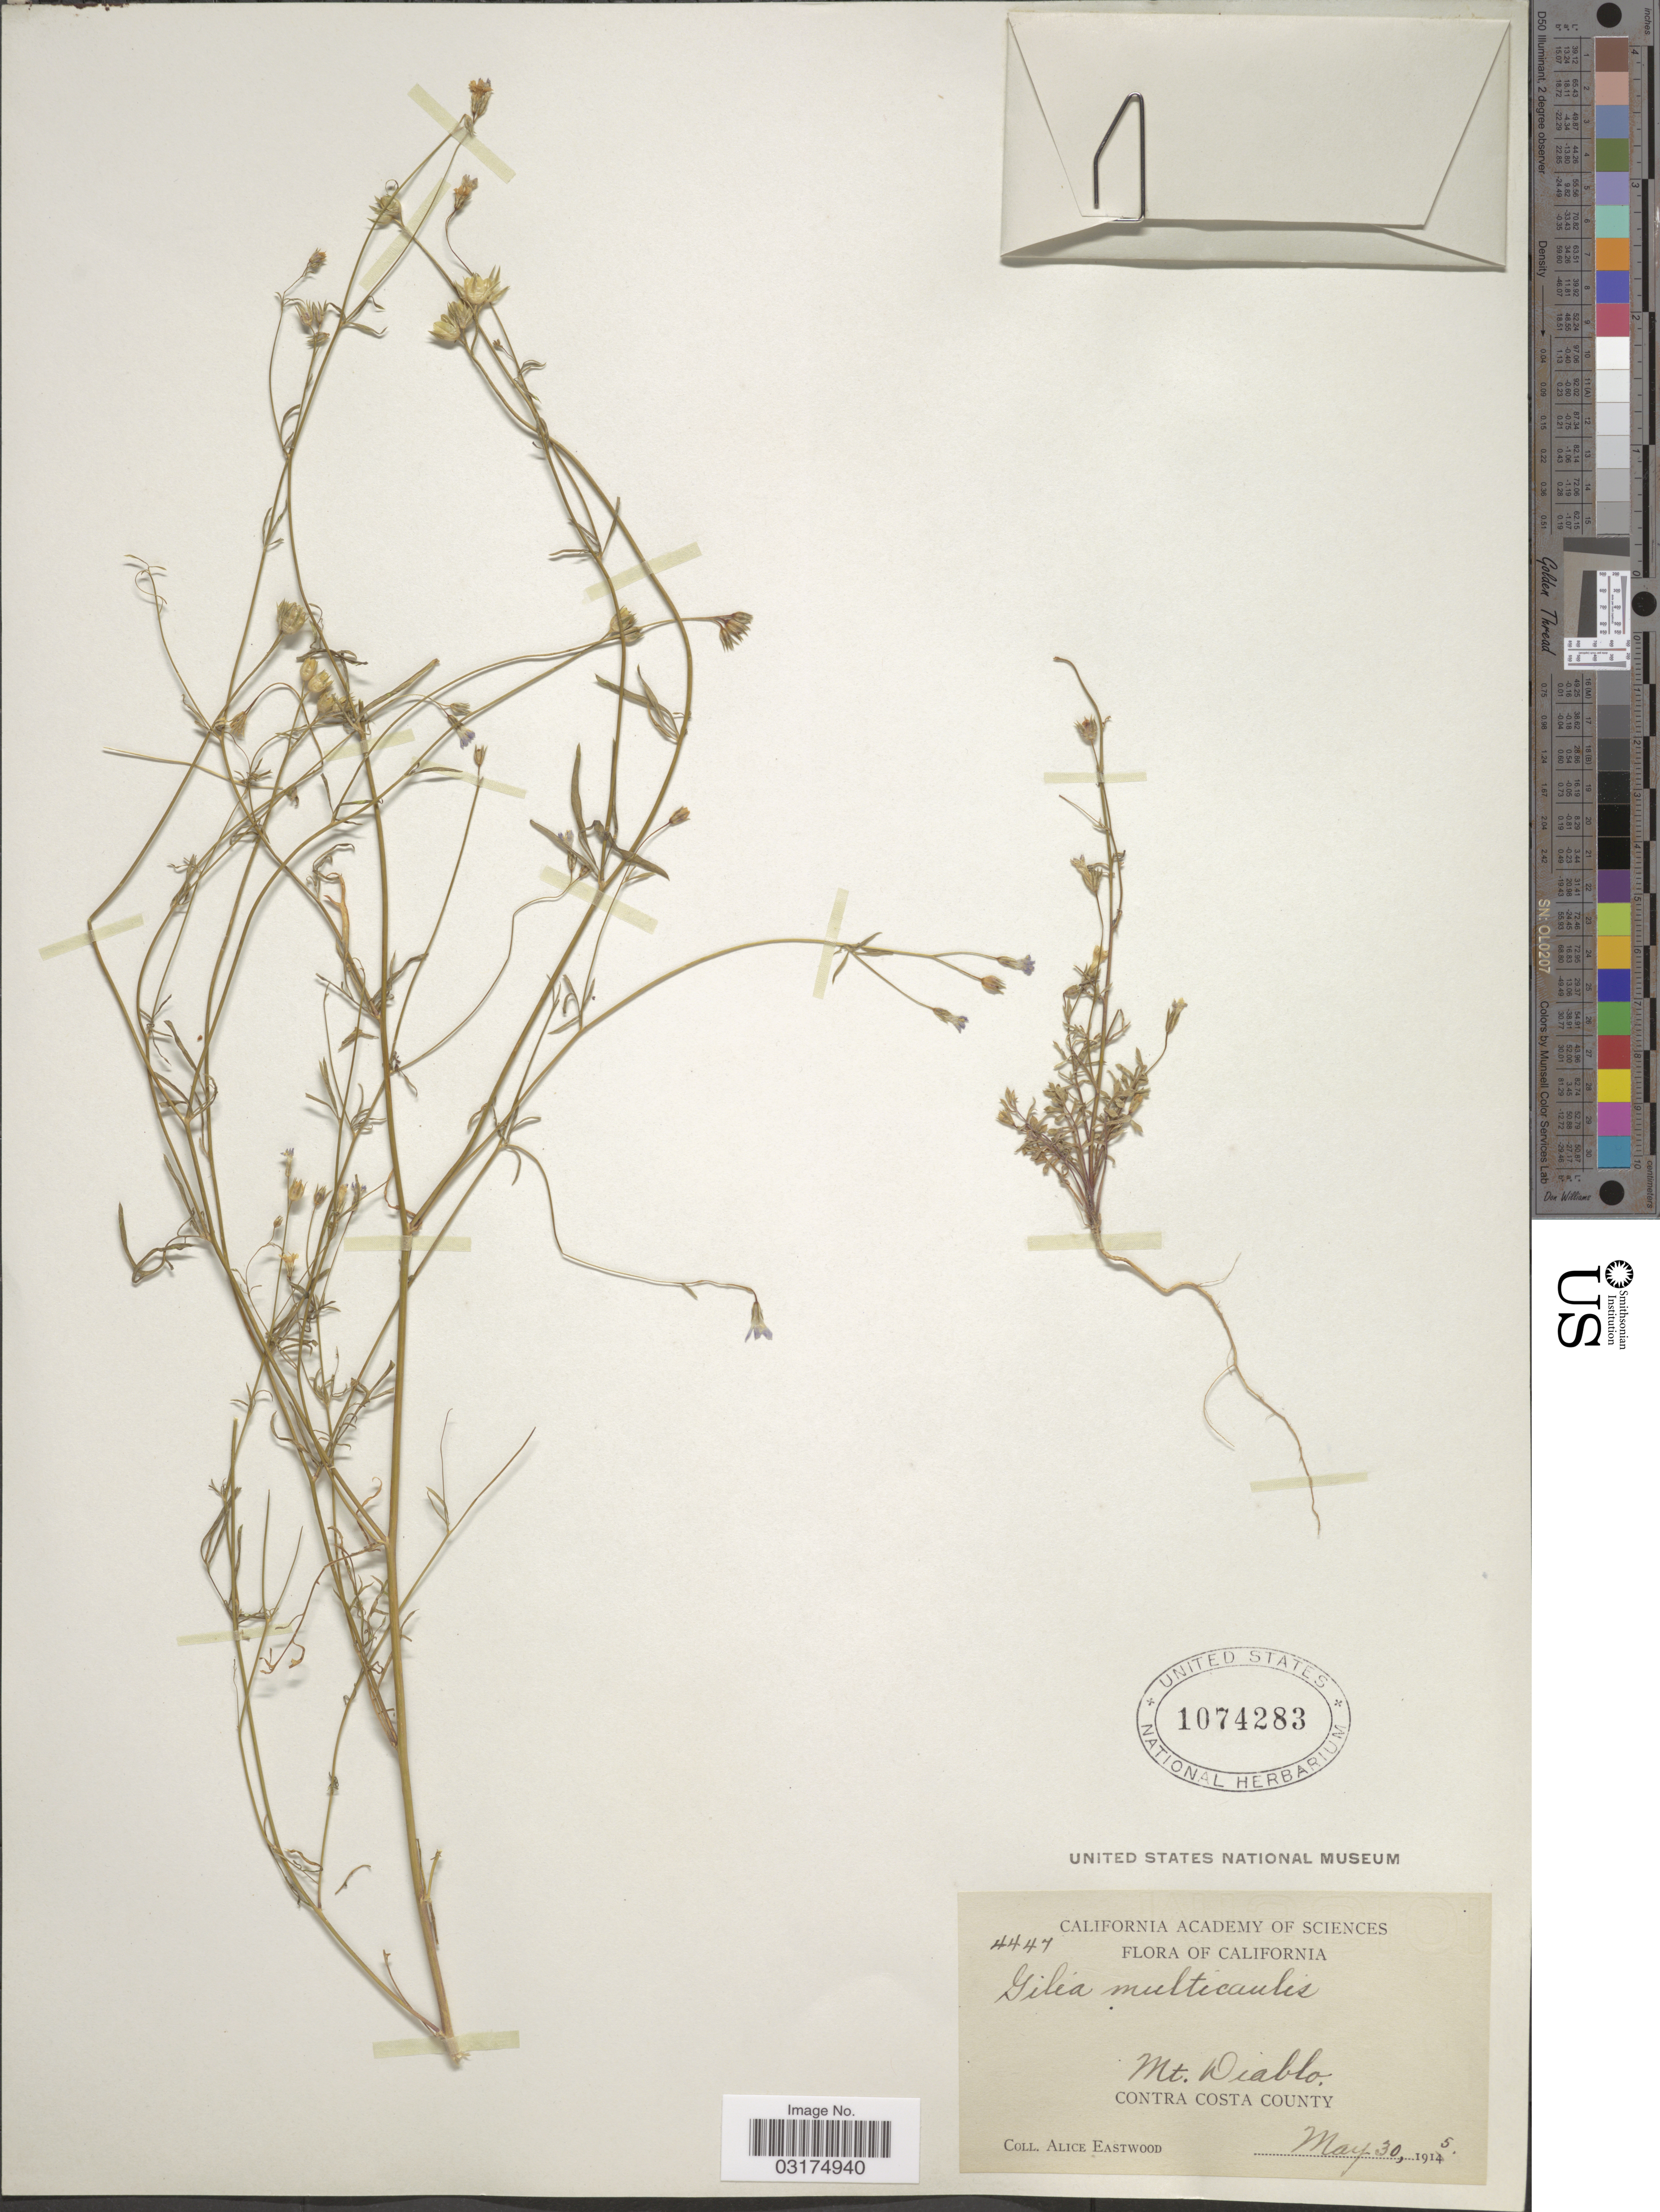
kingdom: Plantae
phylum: Tracheophyta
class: Magnoliopsida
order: Ericales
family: Polemoniaceae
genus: Gilia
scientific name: Gilia achilleifolia subsp. multicaulis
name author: (Benth.) V.E. Grant & A.D. Grant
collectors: A. Eastwood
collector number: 4447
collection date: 1915-05-30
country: United States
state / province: California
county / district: Contra Costa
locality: Mt. Diablo, Contra Costa County.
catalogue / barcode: US 1074283